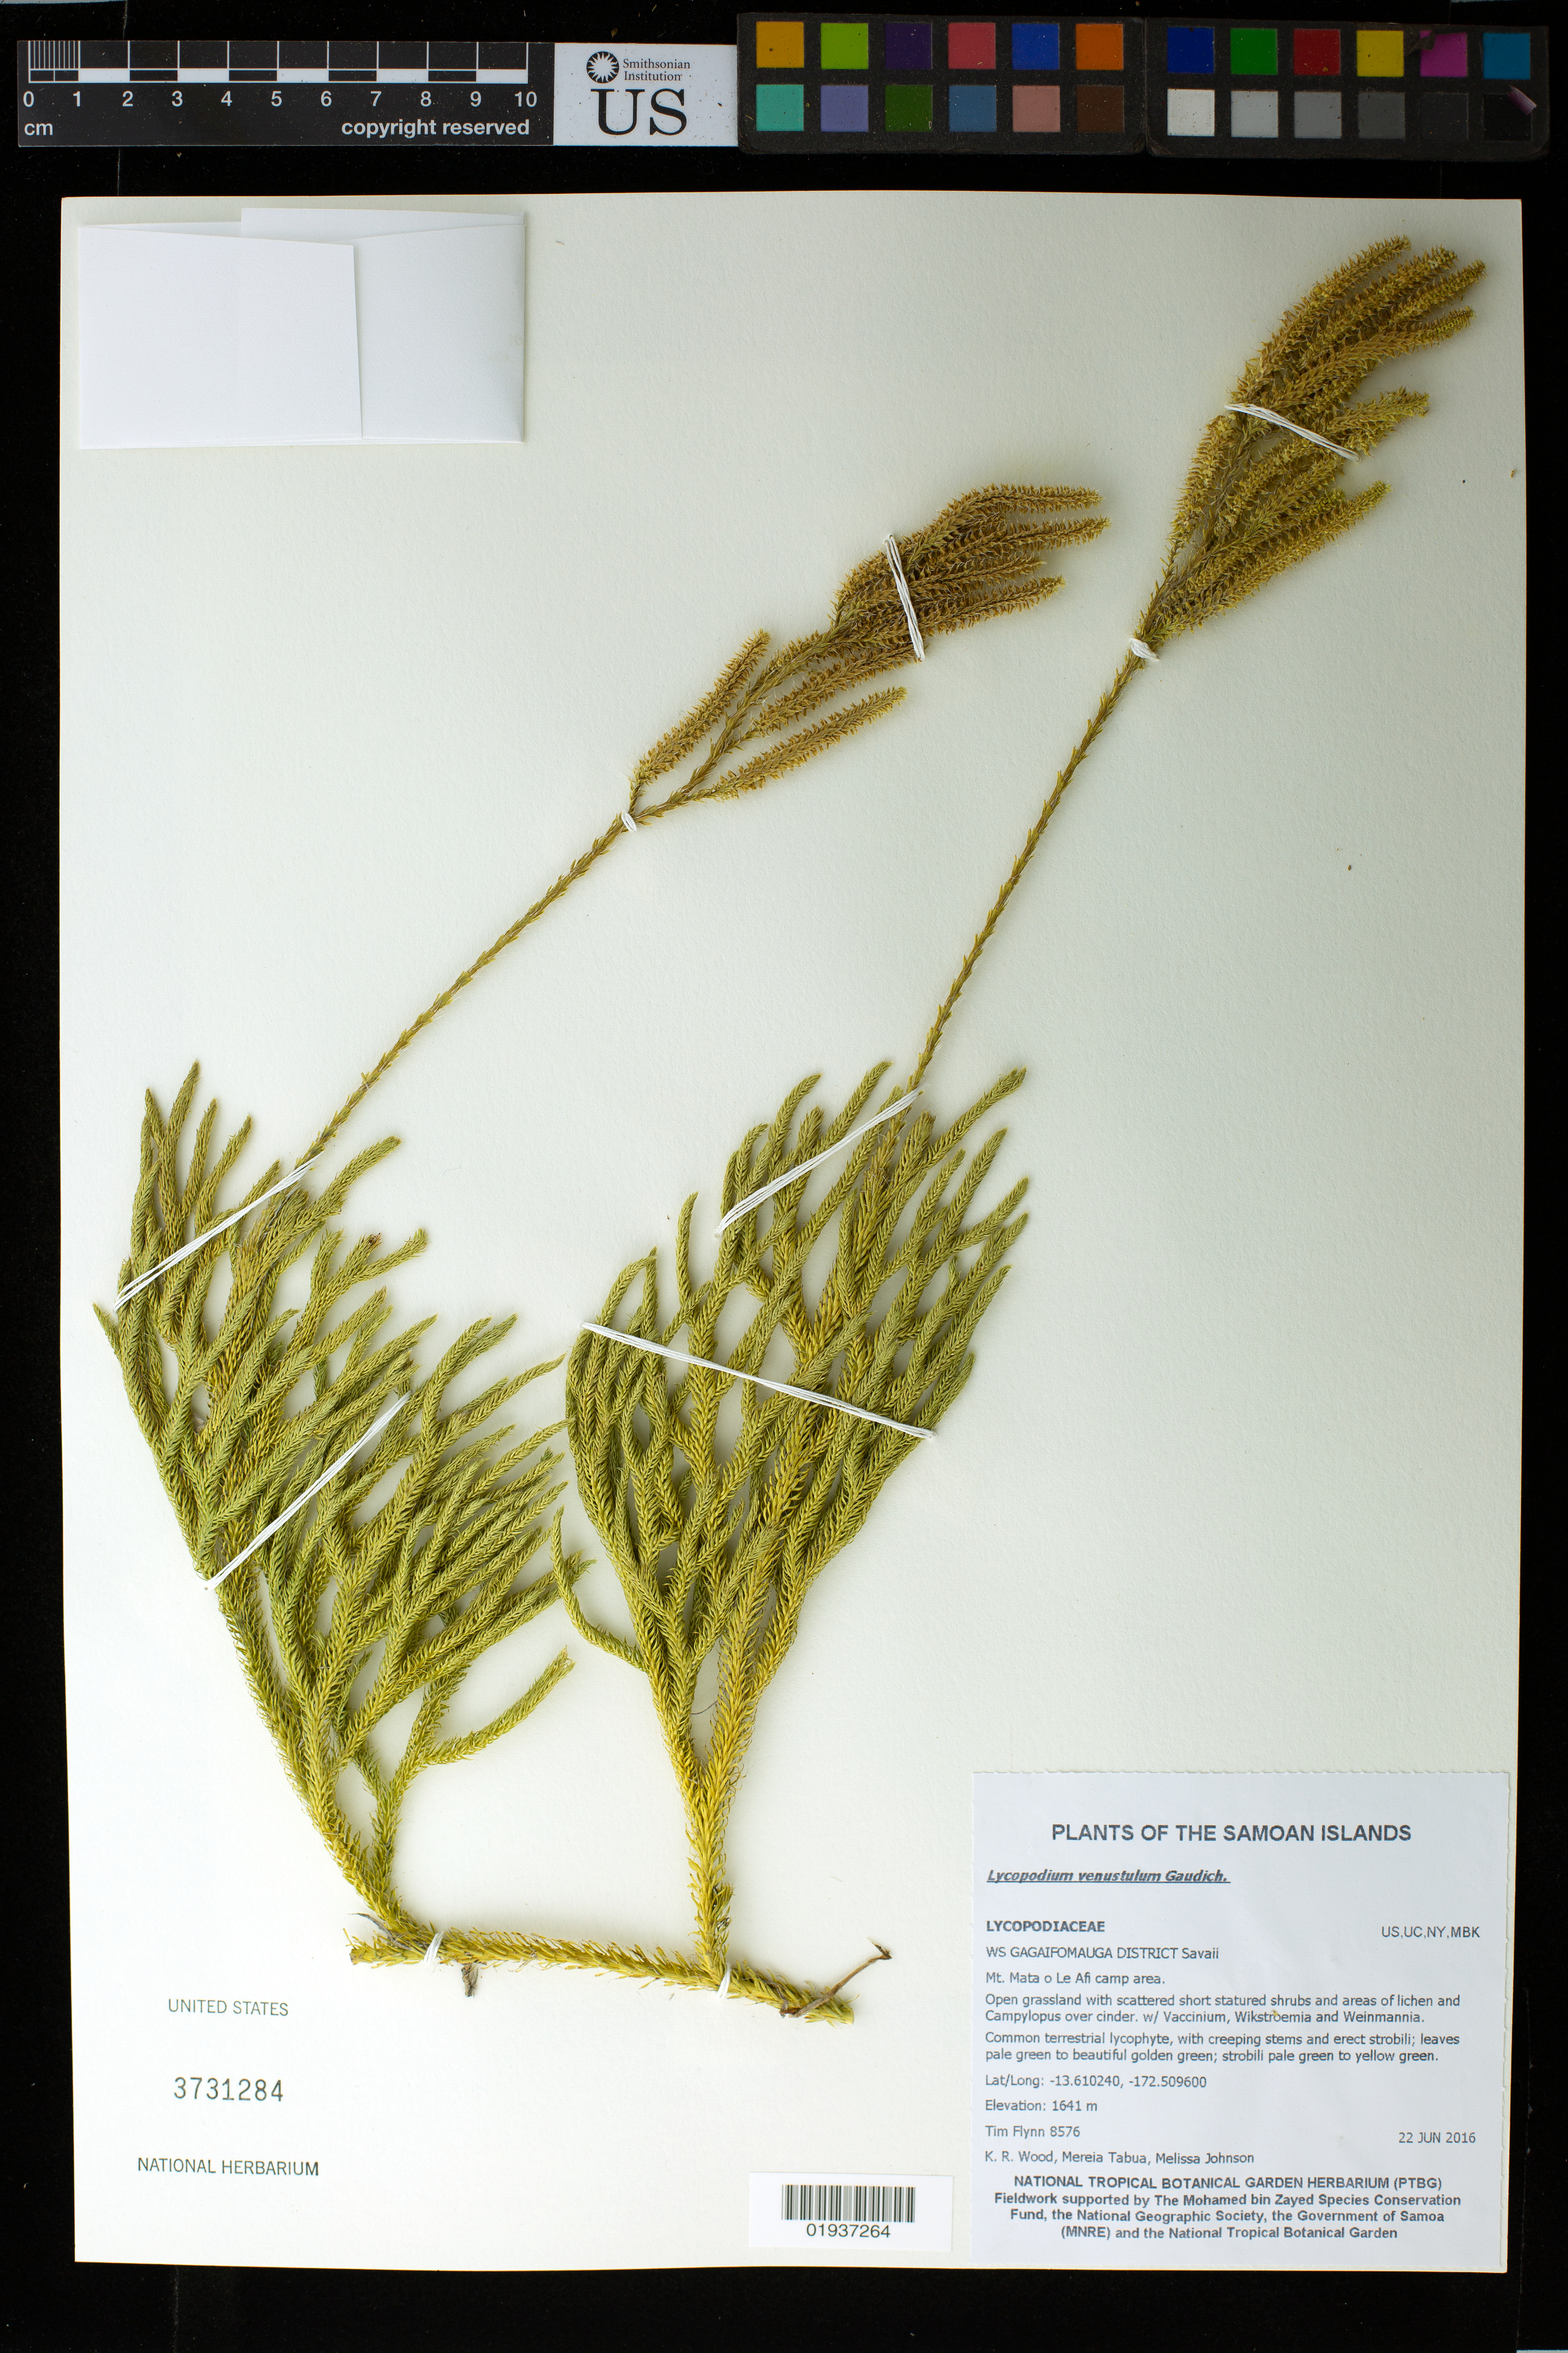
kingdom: Plantae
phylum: Tracheophyta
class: Lycopodiopsida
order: Lycopodiales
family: Lycopodiaceae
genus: Lycopodium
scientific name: Lycopodium venustulum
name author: Gaudich.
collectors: T. W. Flynn, K. R. Wood, M. Tabua & M. Johnson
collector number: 8576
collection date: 2016-06-22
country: Samoa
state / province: Gagaifomauga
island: Savai'i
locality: Gagaifomauga District, Mt. Mata o Le Afi camp area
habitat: Open grassland with scattered short statured shrubs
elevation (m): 1641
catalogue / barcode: US 3731284